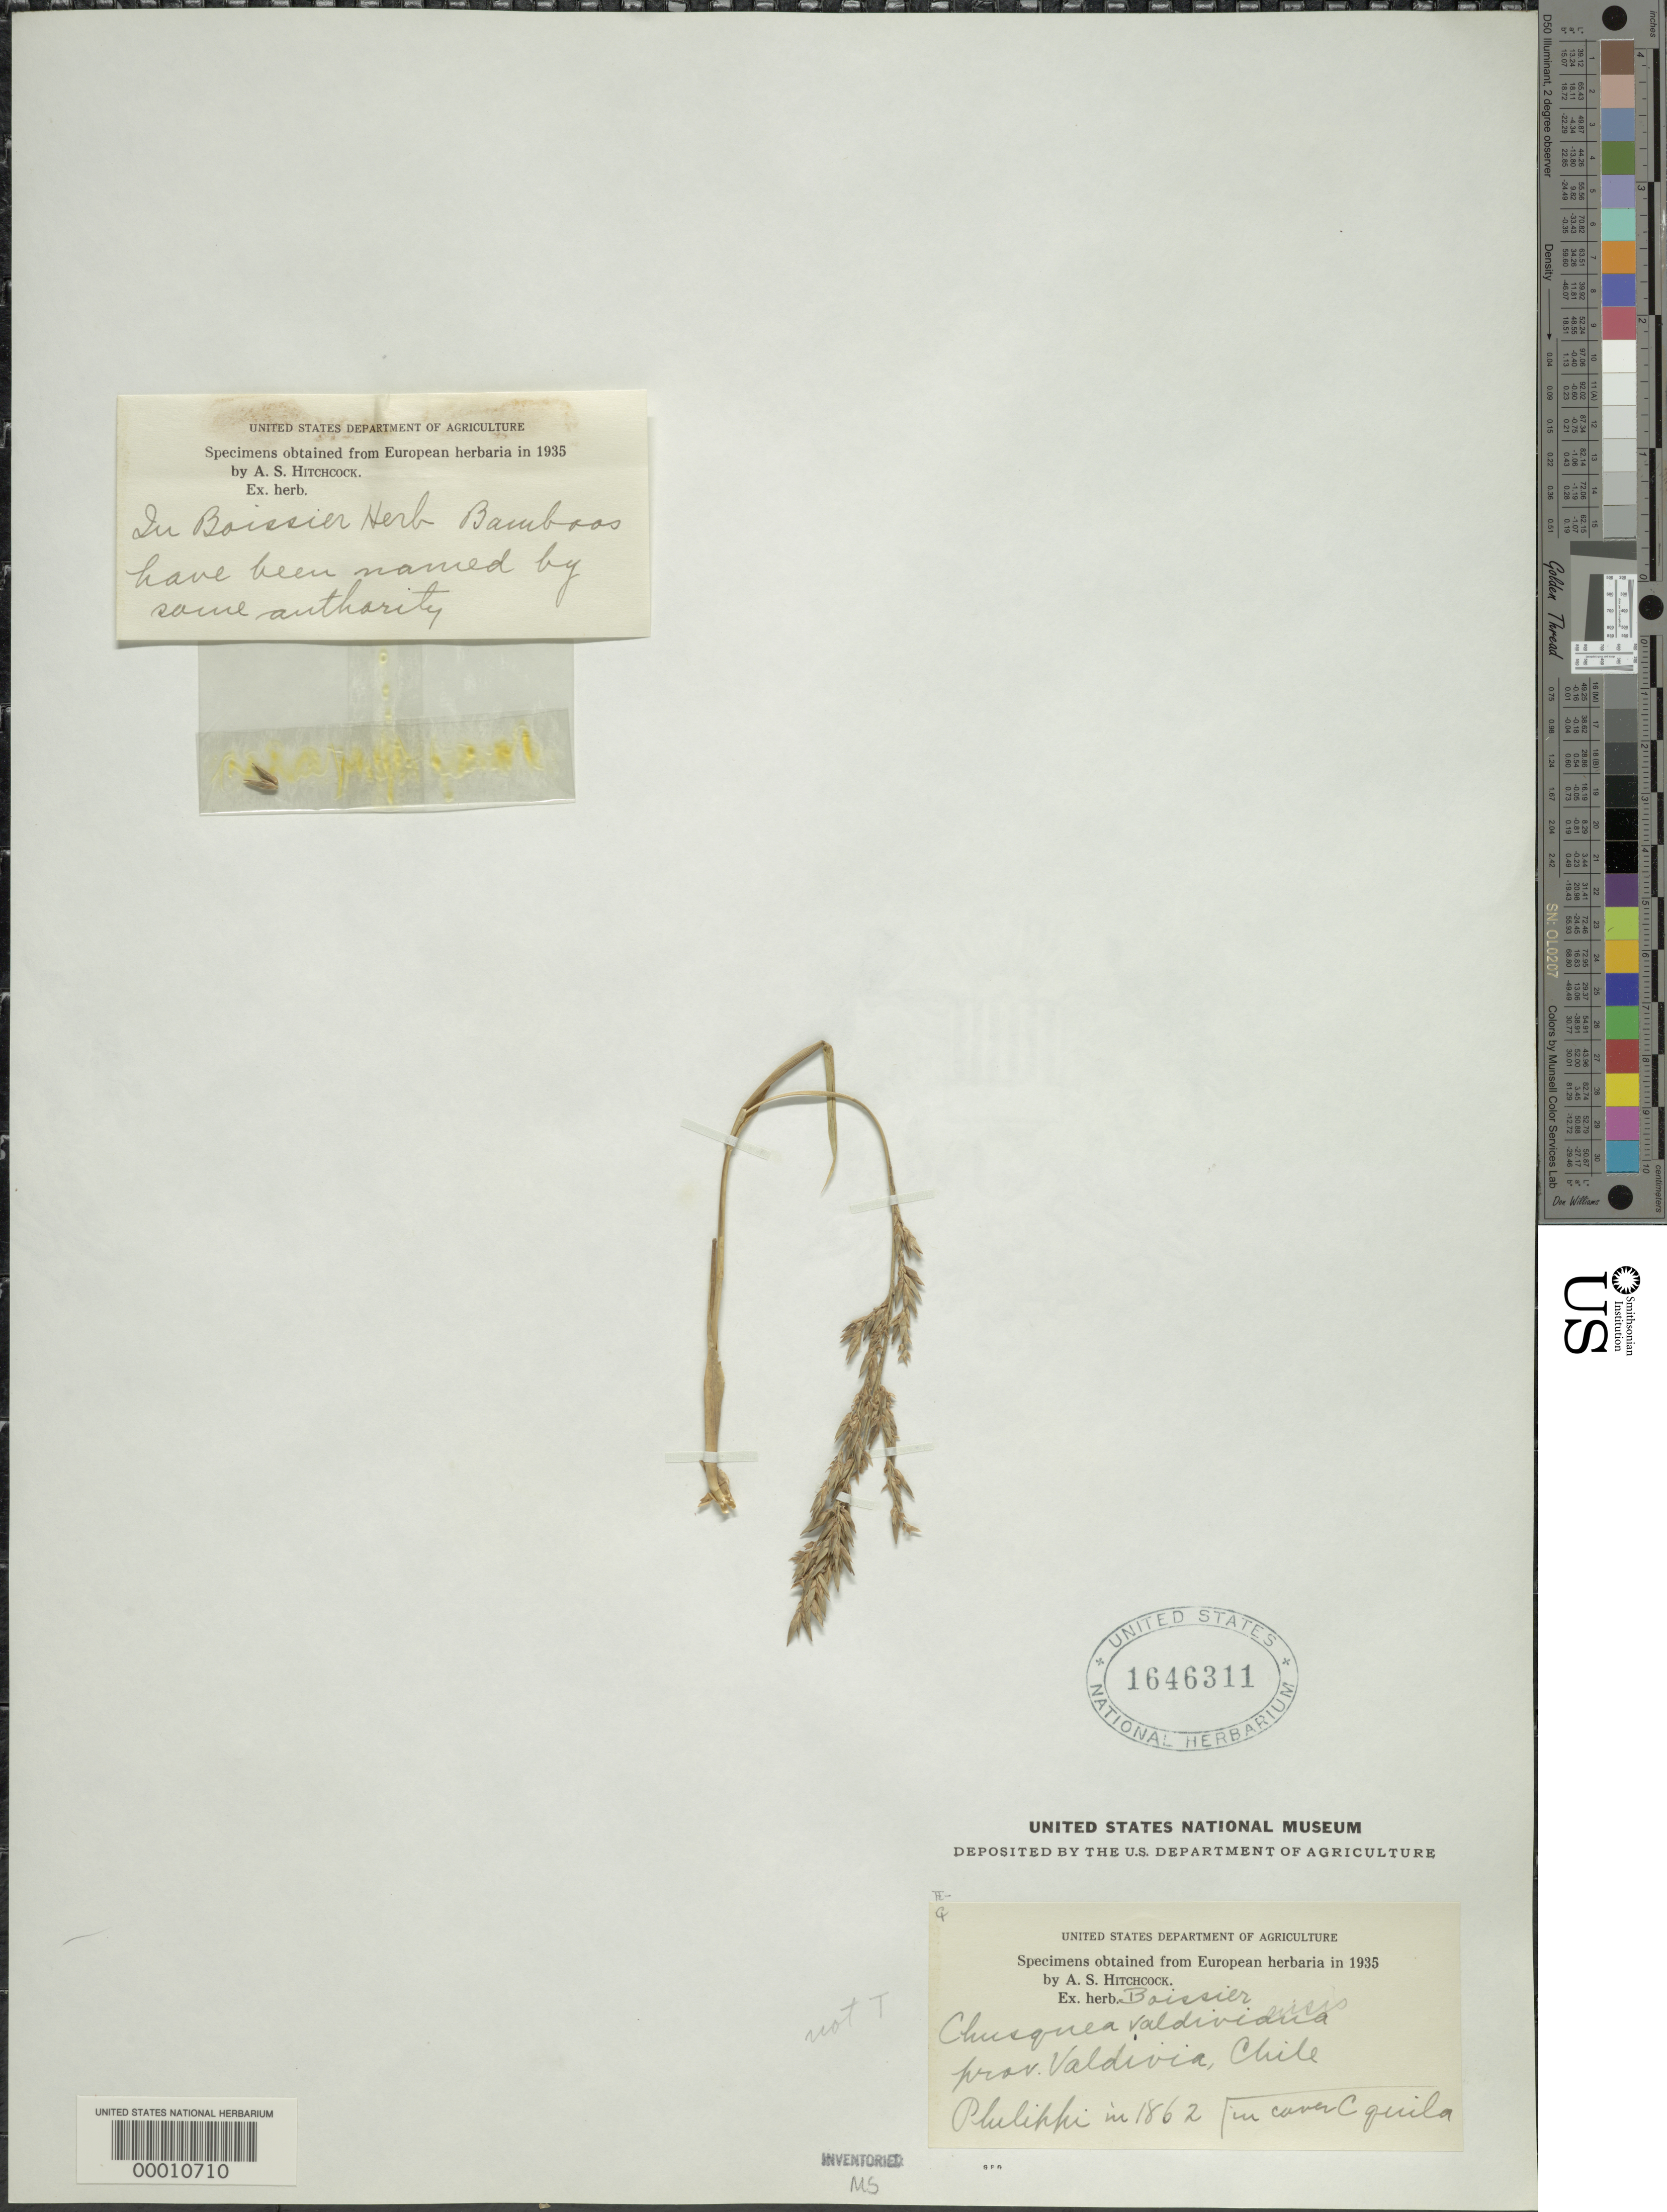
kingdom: Plantae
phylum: Tracheophyta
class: Liliopsida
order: Poales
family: Poaceae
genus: Chusquea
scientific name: Chusquea valdiviensis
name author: É. Desv. in Gay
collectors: E. Philipi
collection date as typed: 1862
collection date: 1862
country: Chile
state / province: Los Lagos (X)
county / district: Valdivia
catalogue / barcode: US 1646311